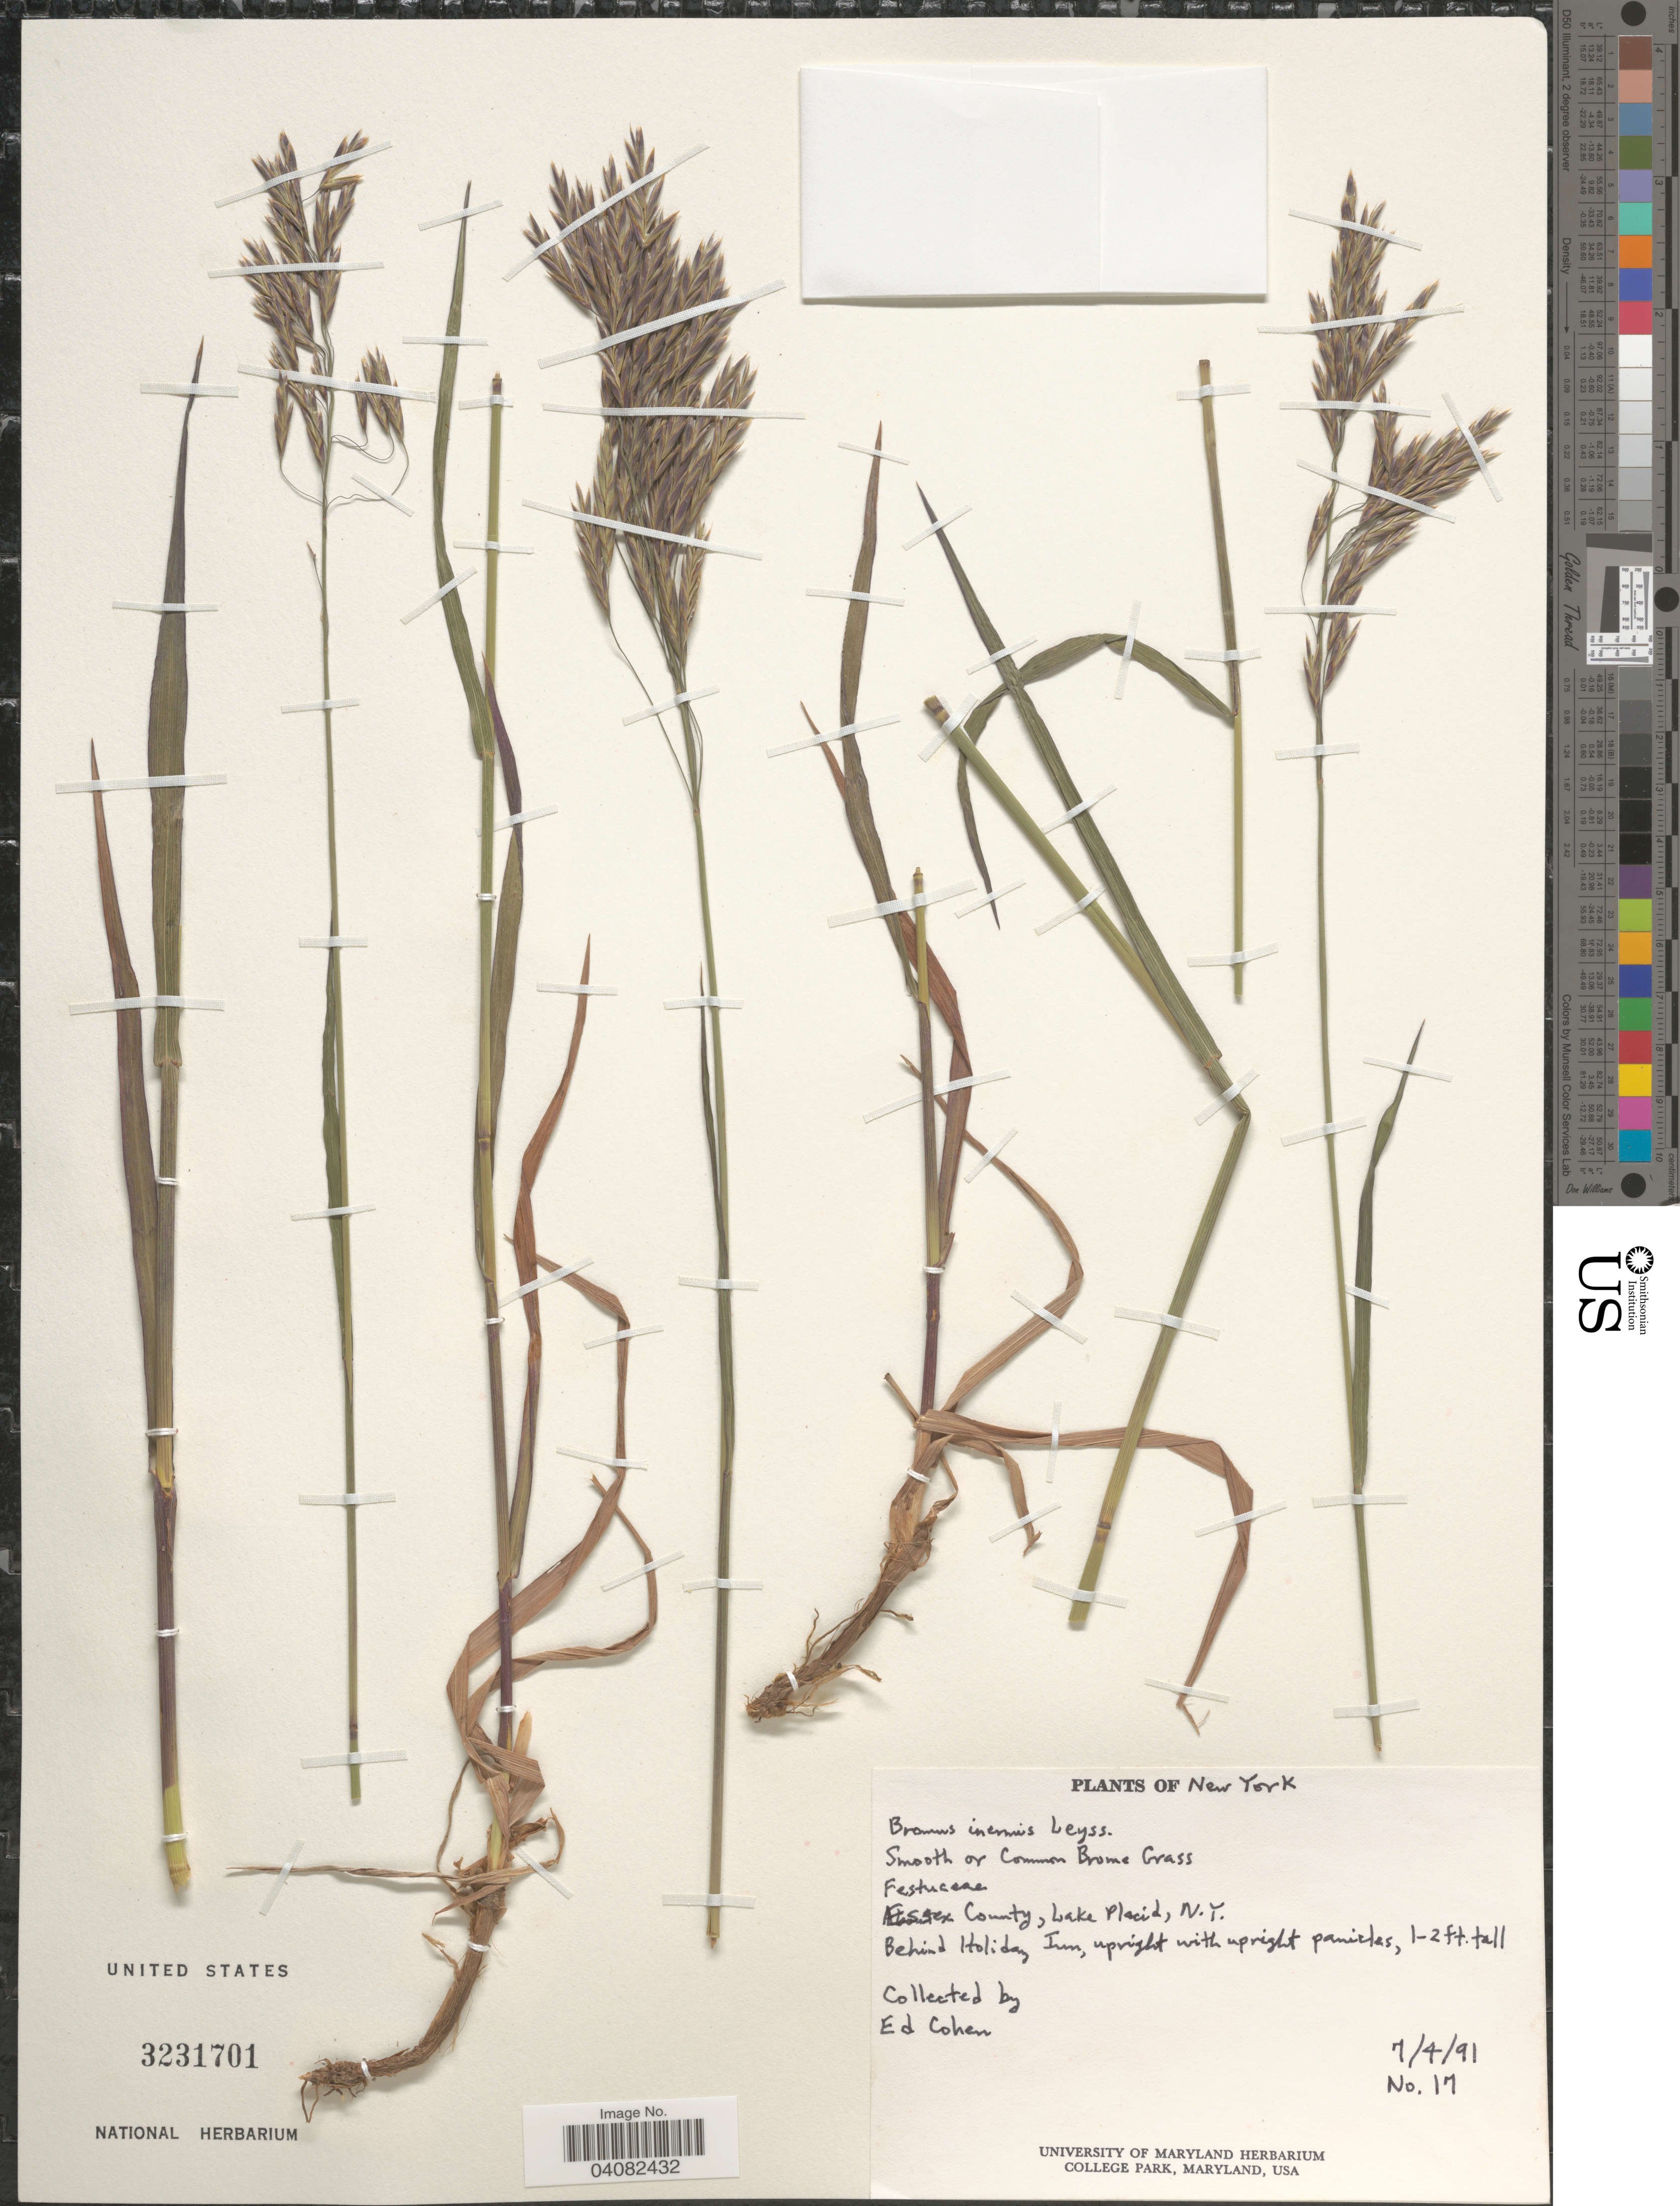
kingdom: Plantae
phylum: Tracheophyta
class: Liliopsida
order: Poales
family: Poaceae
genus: Bromus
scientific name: Bromus inermis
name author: Leyss.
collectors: E. Cohen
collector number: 17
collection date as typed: Transcribed d/m/y: 4/7/91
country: United States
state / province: New York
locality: Essex County, Lake Placid. Behind Holiday Inn.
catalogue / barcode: US 3231701